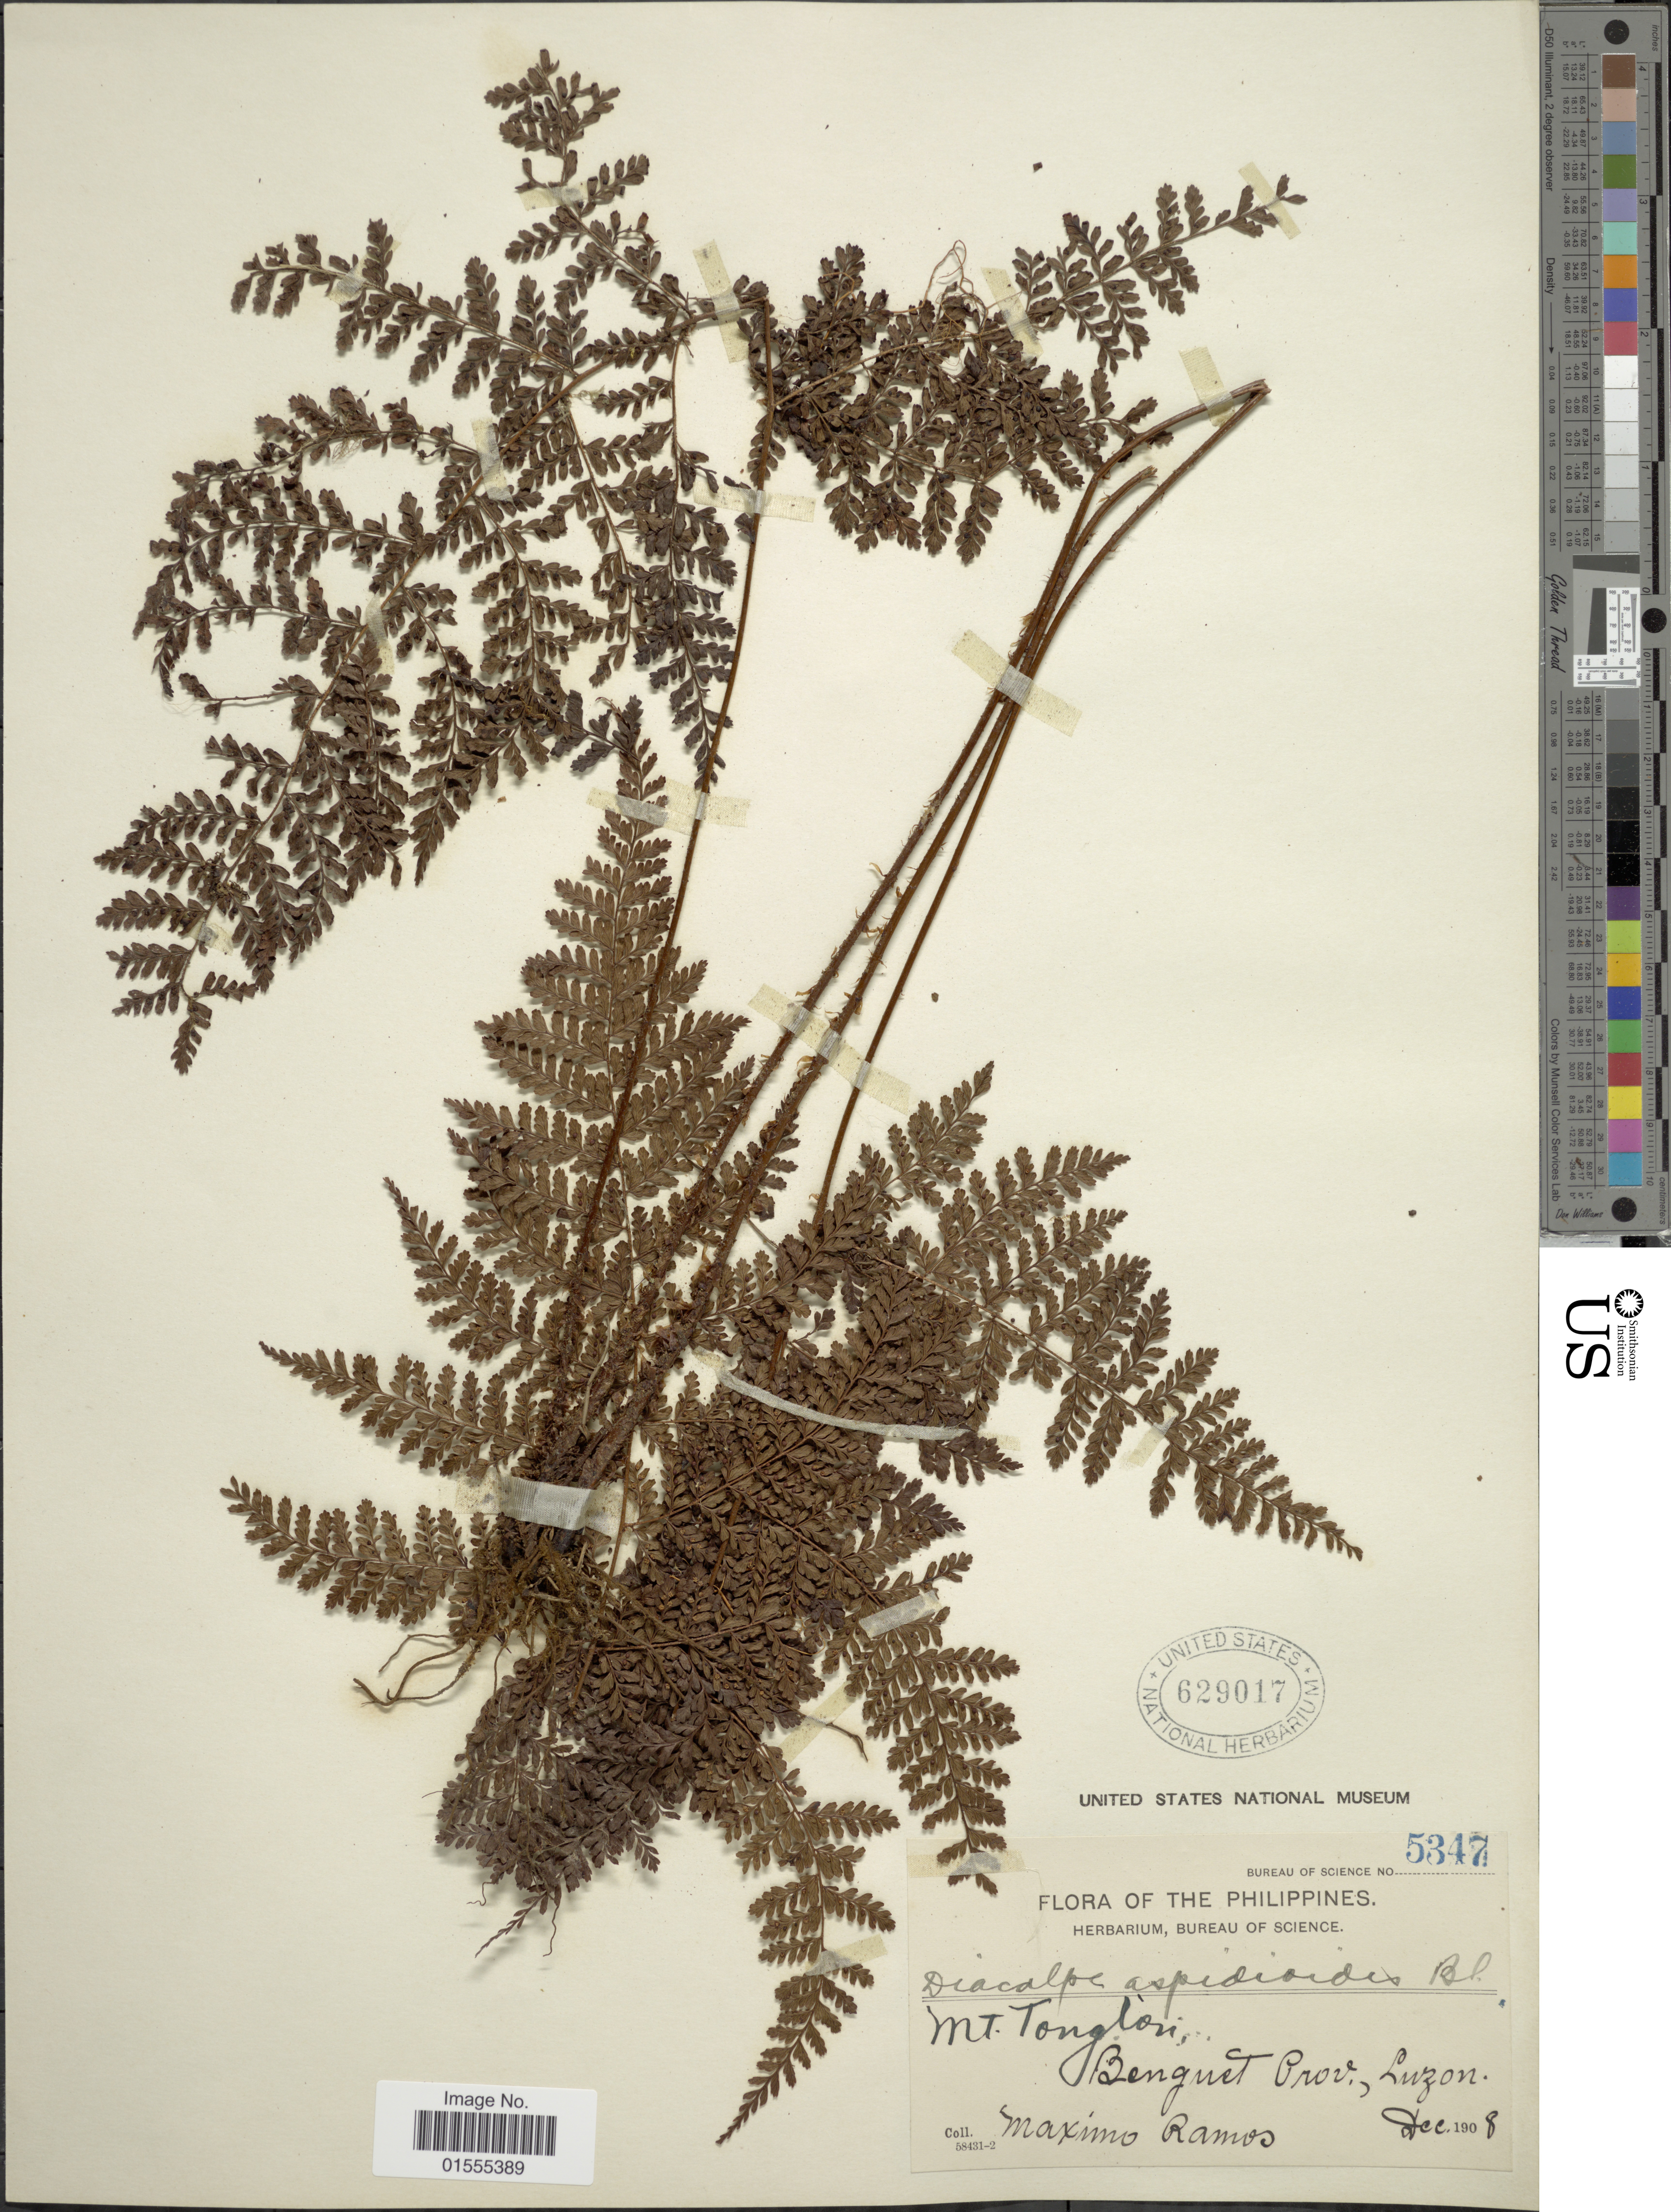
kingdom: Plantae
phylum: Tracheophyta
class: Polypodiopsida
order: Polypodiales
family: Dryopteridaceae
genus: Dryopteris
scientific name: Dryopteris pseudocaenopteris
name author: (Kunze) Li Bing Zhang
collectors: M. Ramos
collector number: Bureau of Science 5347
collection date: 1908-12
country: Philippines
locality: Mt Tonglon, Benguet Prov., Luzon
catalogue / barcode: US 629017